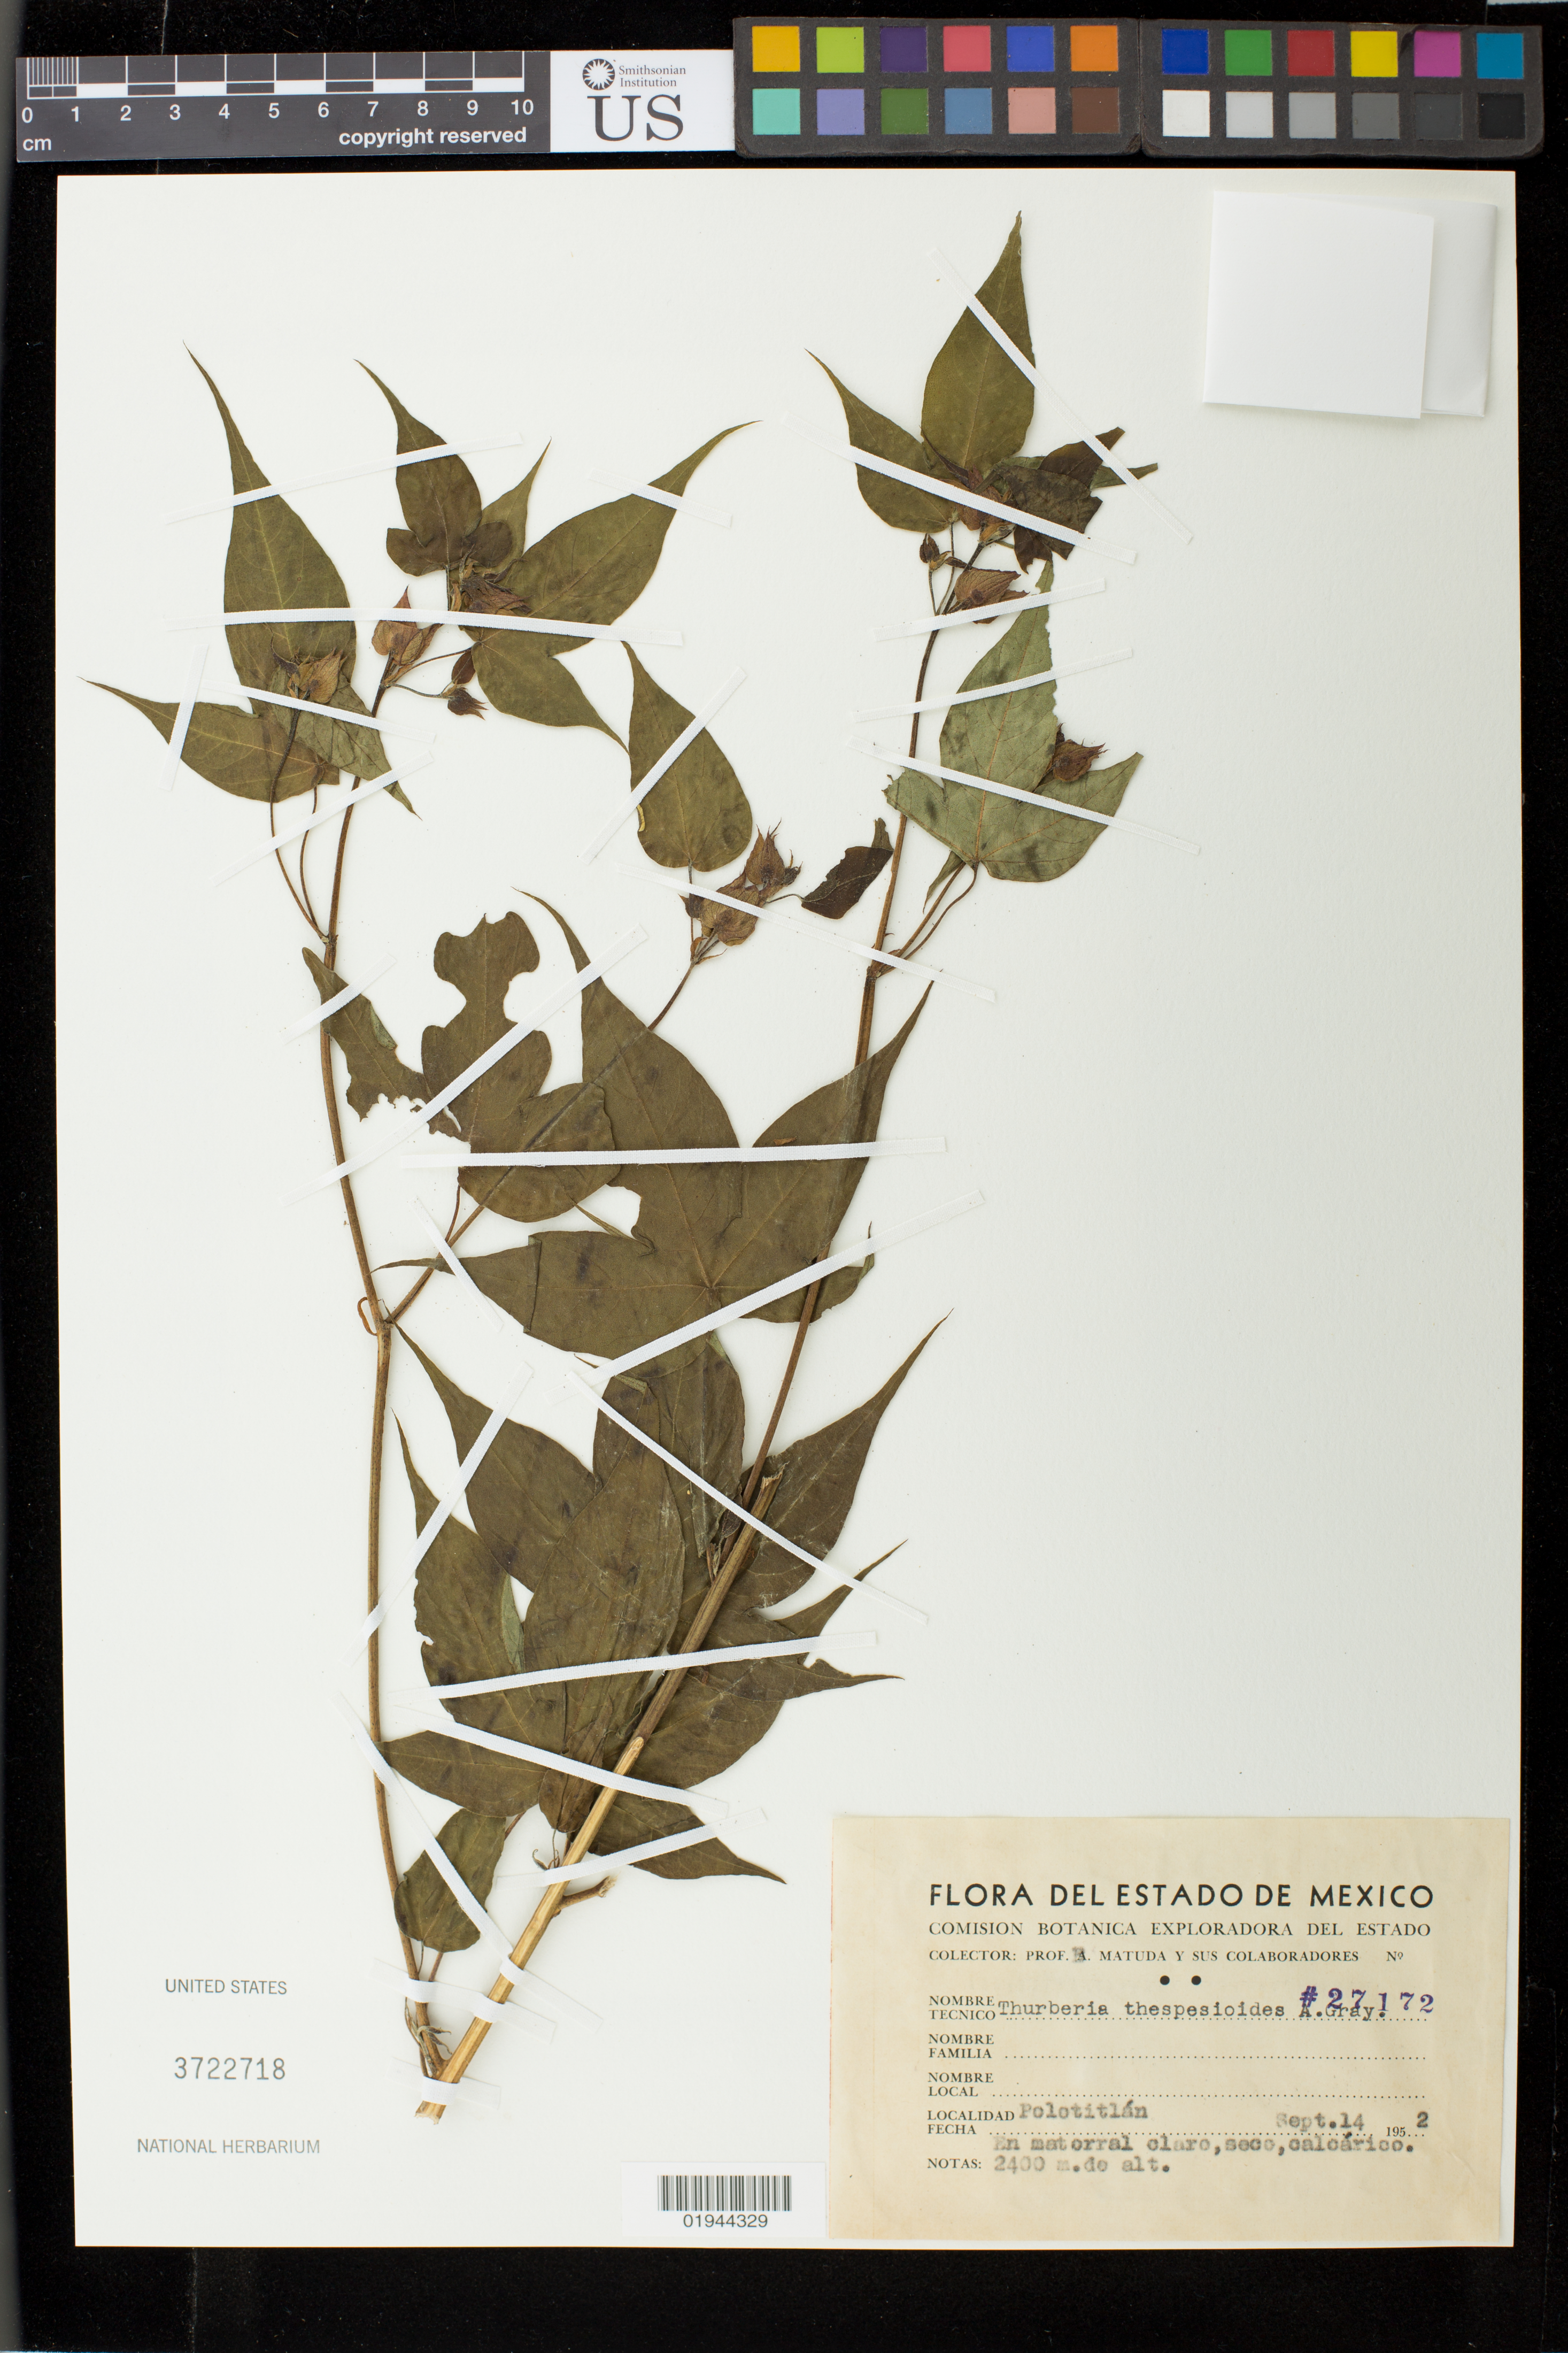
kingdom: Plantae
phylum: Tracheophyta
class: Magnoliopsida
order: Malvales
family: Malvaceae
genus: Gossypium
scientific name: Gossypium trilobum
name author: (Sessé & Moc. ex DC.) Skovsted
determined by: Strong, Mark T., (BOT), Smithsonian Institution - National Museum of Natural History (UNITED STATES)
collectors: A. Matuda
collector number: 27172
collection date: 1952-09-14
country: Mexico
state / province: Mexico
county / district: Polotitlán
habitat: En matorral elaro, seco, calcarico.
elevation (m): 2400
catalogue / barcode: US 3722718